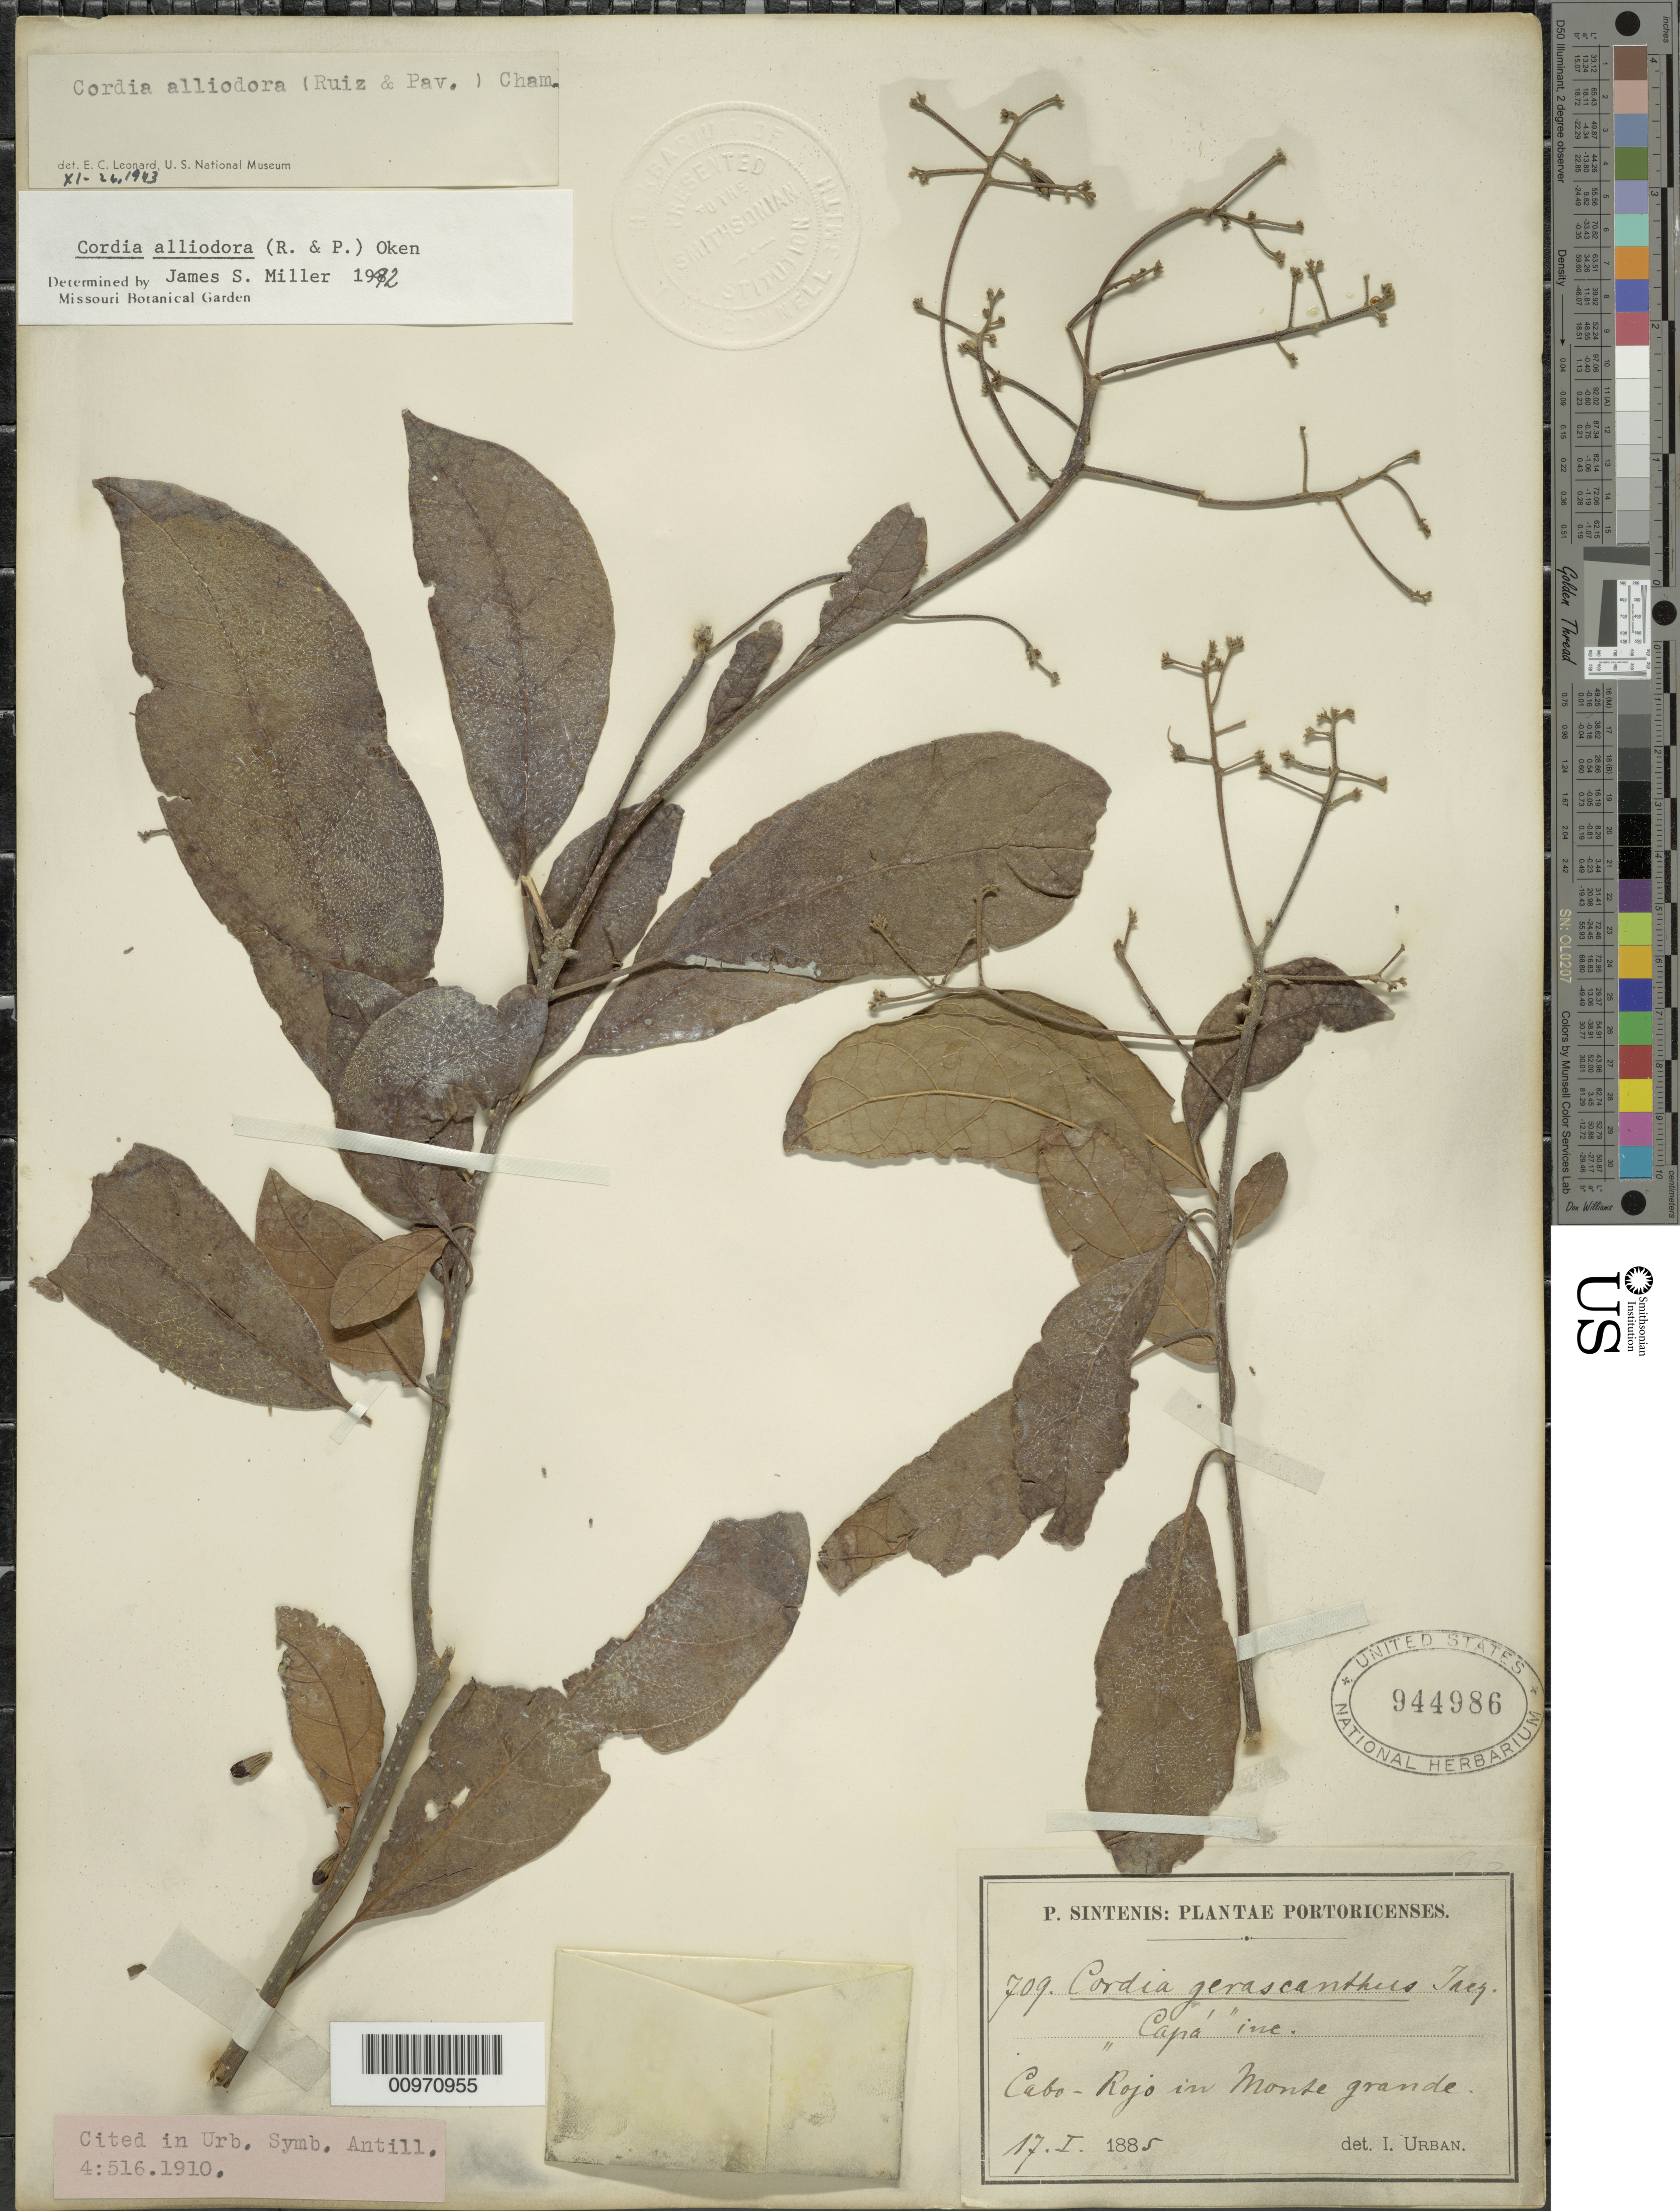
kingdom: Plantae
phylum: Tracheophyta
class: Magnoliopsida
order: Boraginales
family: Cordiaceae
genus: Cordia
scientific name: Cordia alliodora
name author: (Ruiz & Pav.) Oken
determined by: Miller, James S., (MO), Missouri Botanical Garden (UNITED STATES)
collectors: P. Sintenis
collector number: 709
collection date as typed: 17 Jan 1885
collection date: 1885-01-17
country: Puerto Rico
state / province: Cabo Rojo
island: Puerto Rico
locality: Cabo-Rojo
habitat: In monte grande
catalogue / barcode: US 944986